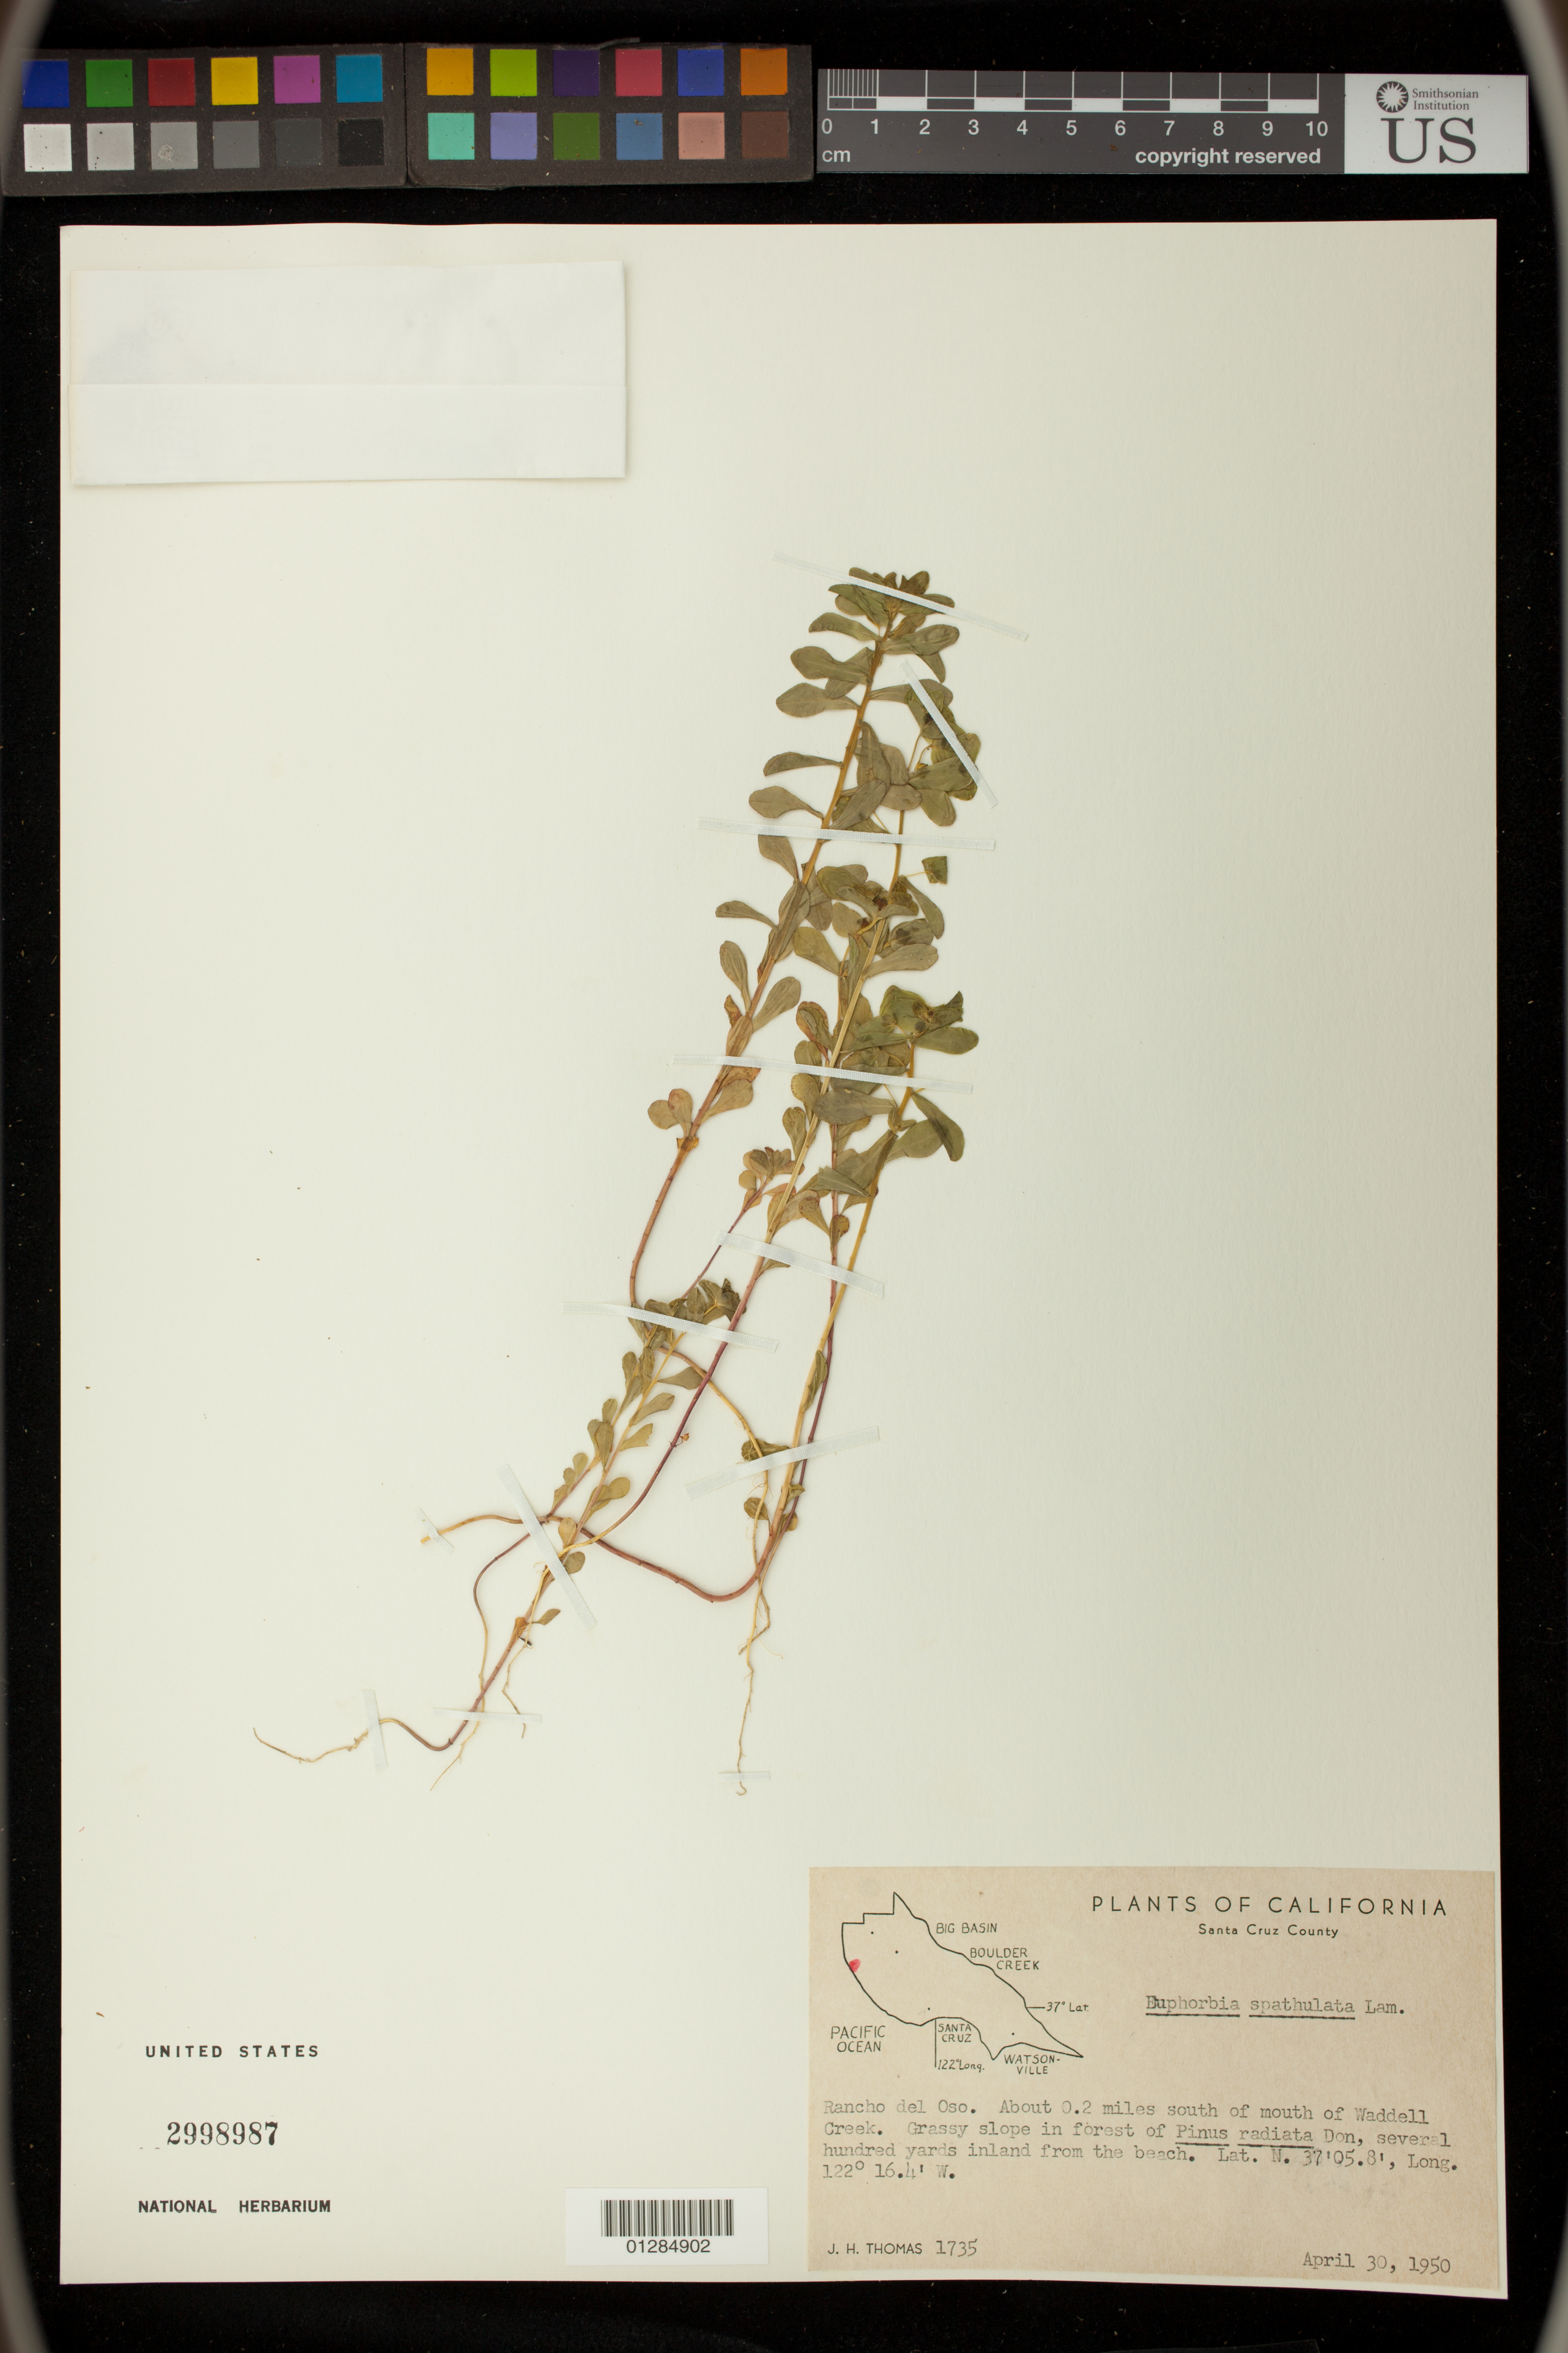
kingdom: Plantae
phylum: Tracheophyta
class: Magnoliopsida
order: Malpighiales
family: Euphorbiaceae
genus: Euphorbia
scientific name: Euphorbia spathulata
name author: Lam.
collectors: J. H. Thomas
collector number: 1735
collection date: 1950-04-30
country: United States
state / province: California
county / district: Santa Cruz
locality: Rancho del Oso. About 0.2 miles south of mouth of Waddell Creek, several hundred yards inland from the beach.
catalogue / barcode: US 2998987